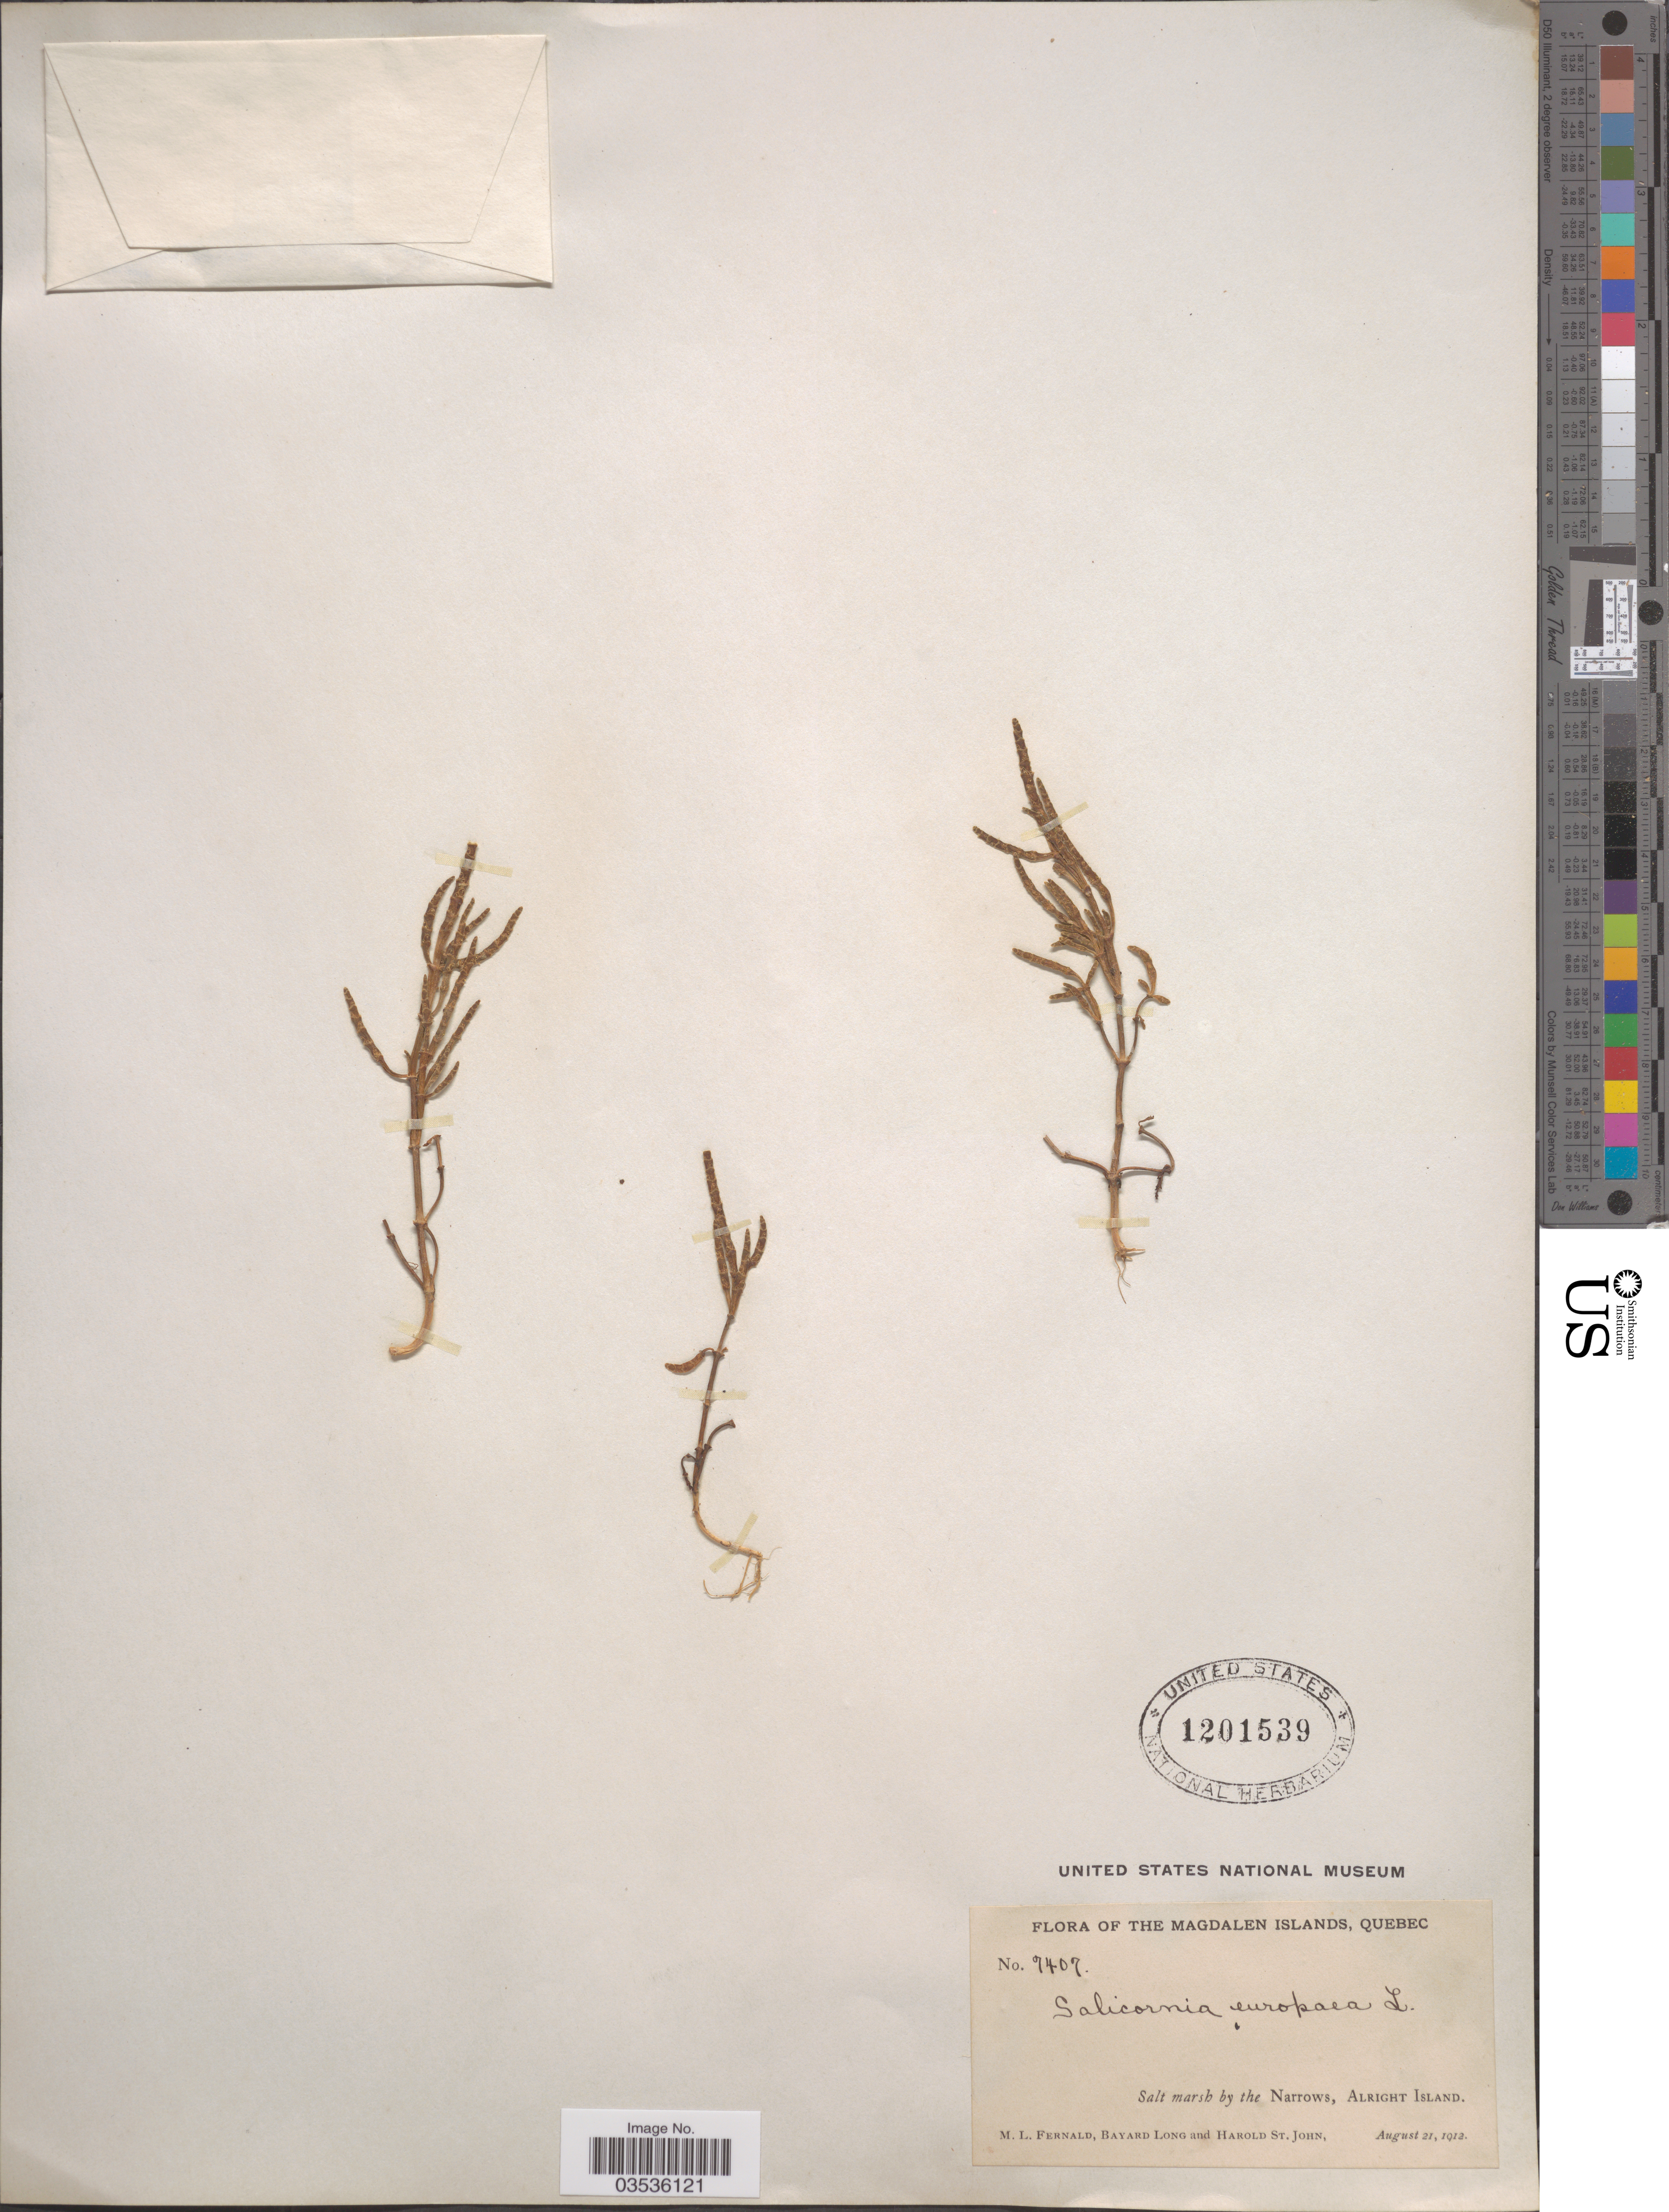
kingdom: Plantae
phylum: Tracheophyta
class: Magnoliopsida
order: Caryophyllales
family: Amaranthaceae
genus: Salicornia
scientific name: Salicornia europaea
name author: L.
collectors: M. L. Fernald, B. Long & H. St. John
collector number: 7407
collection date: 1912-08-21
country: Canada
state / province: Quebec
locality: The Magdalen Islands. Salt marsh by the Narrows, Alright Island.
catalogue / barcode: US 1201539